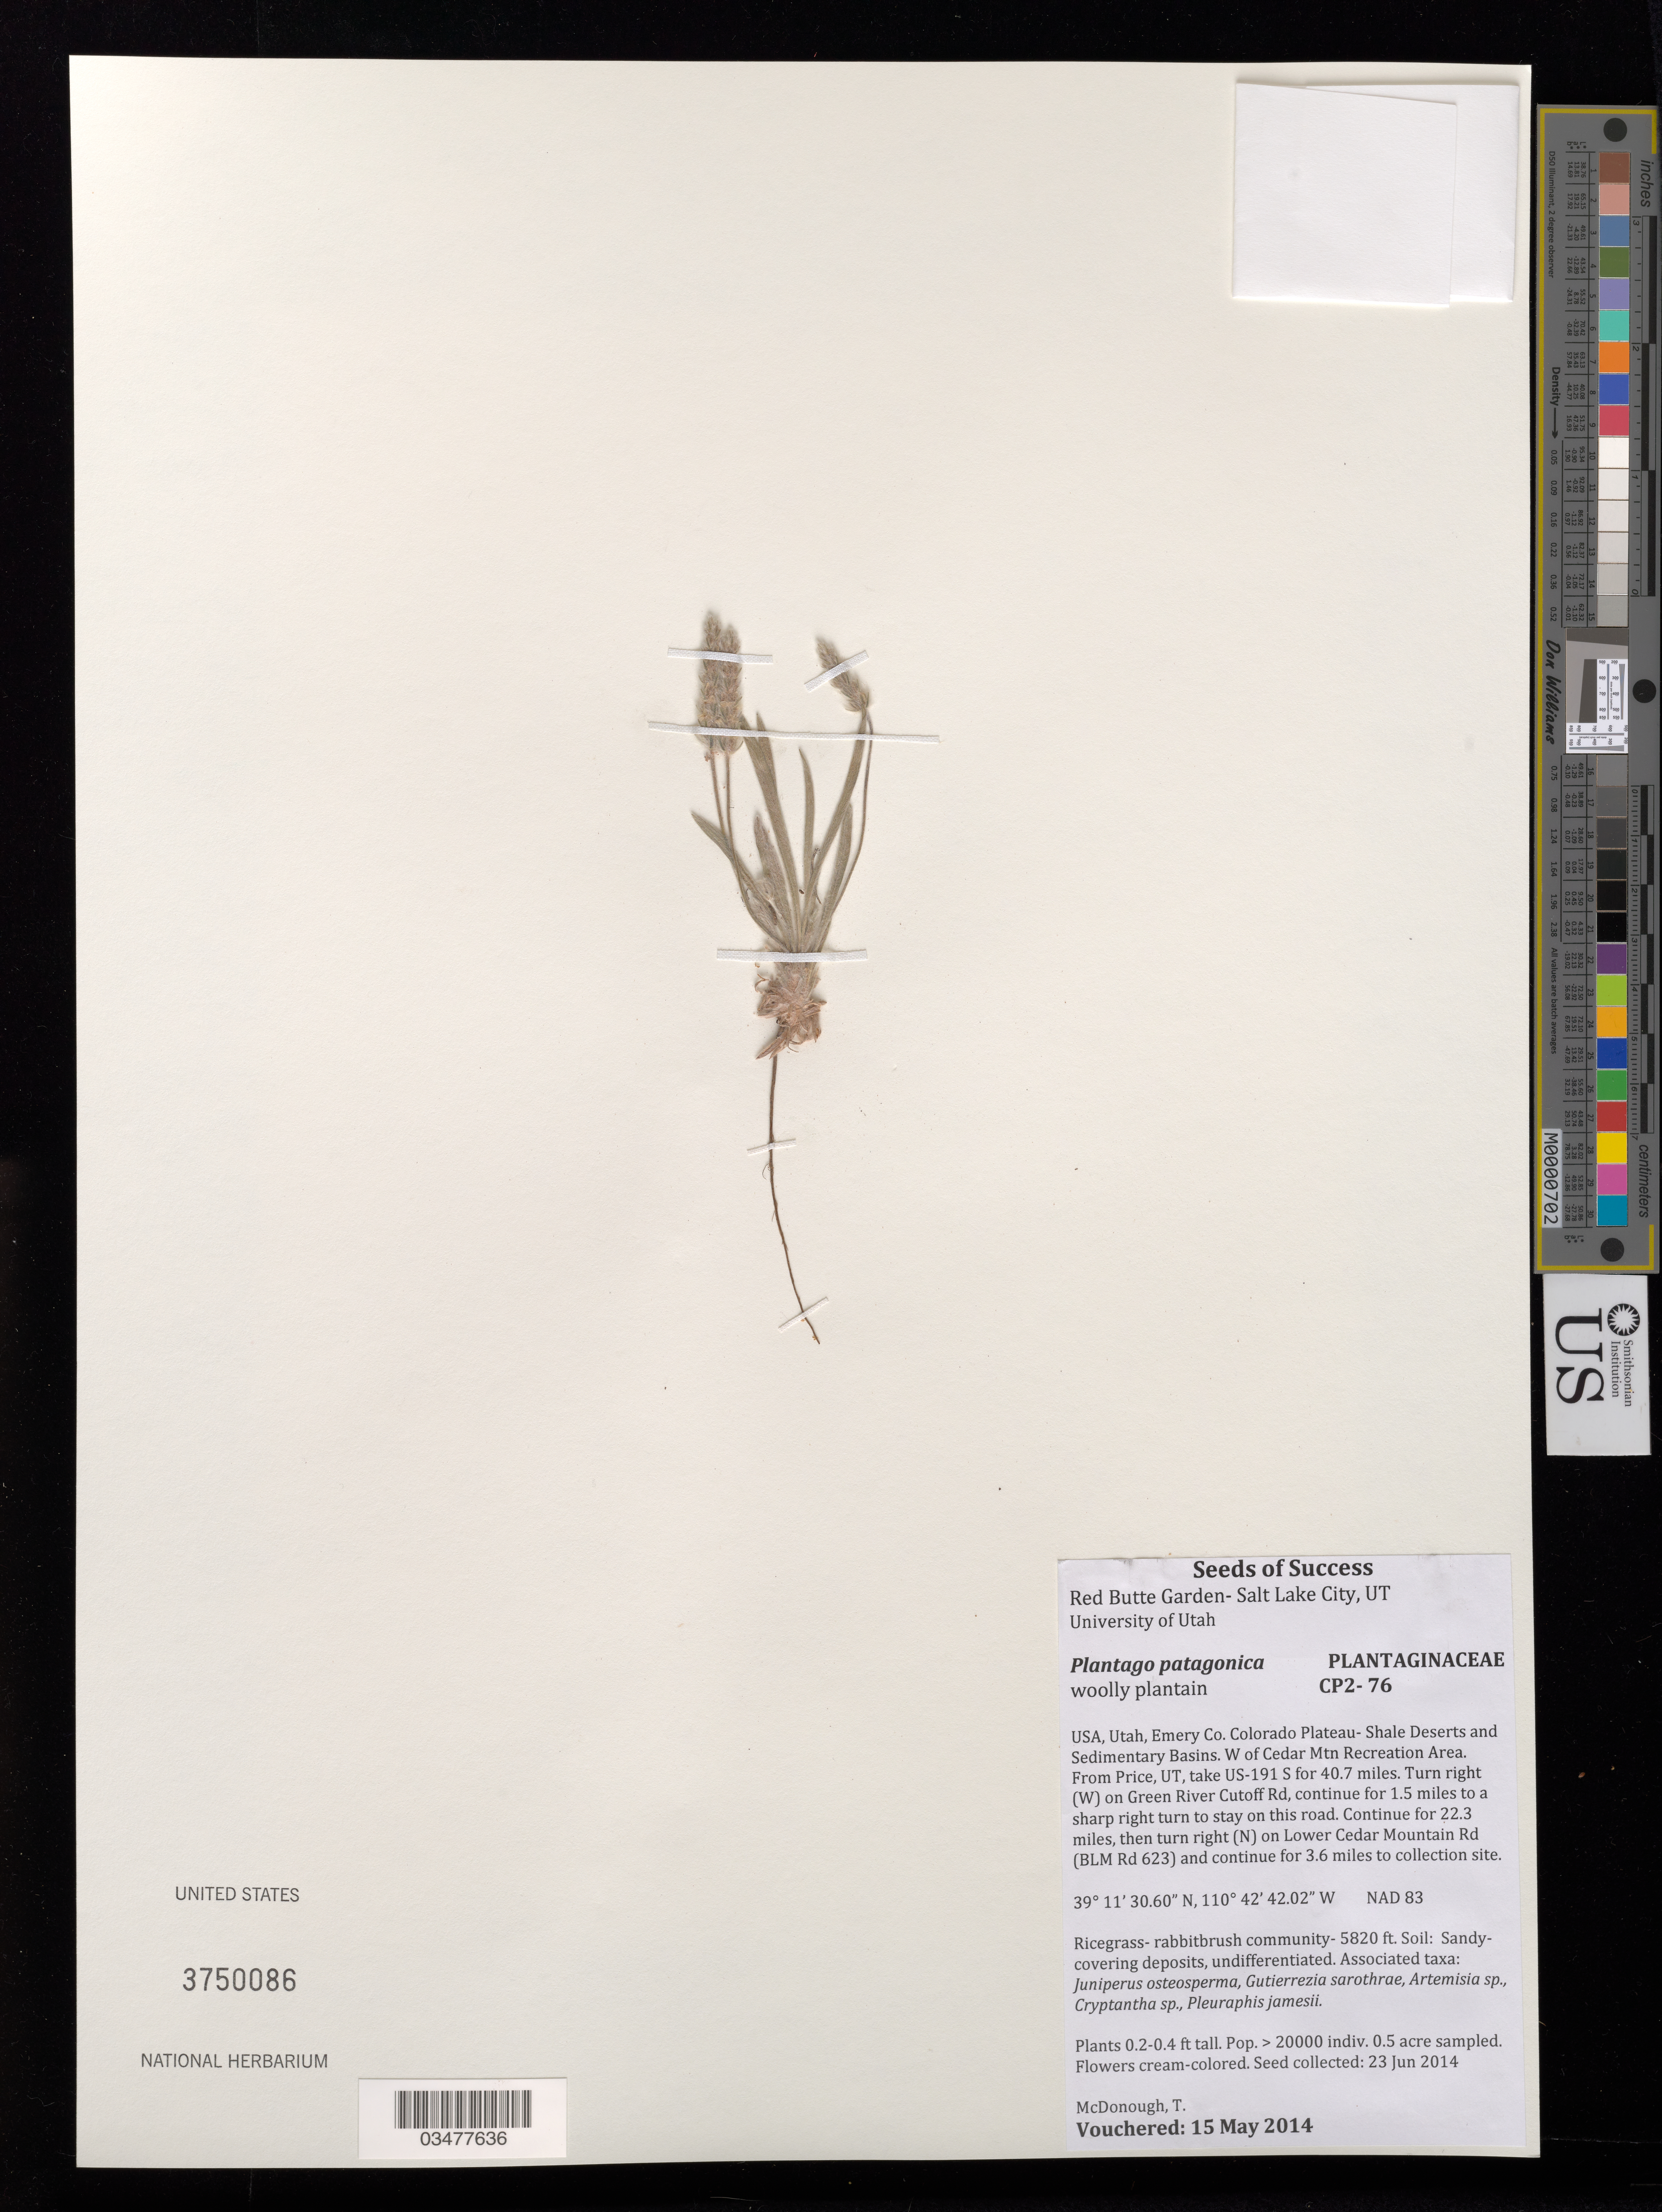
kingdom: Plantae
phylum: Tracheophyta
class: Magnoliopsida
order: Lamiales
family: Plantaginaceae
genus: Plantago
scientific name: Plantago patagonica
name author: Jacq.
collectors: T. McDonough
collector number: CP2-76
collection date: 2014-06-23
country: United States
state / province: Utah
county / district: Emery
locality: Colorado Plateau-Shale Deserts and Sedimentary Basins. W of Cedar Mtn Recreation Area.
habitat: Rice grass- rabbitbrush community. Soil: sandy- covering deposits.. With Artemisia sp., Cryptantha sp., Pleuraphis jamesii., etc.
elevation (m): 1774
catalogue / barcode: US 3750086